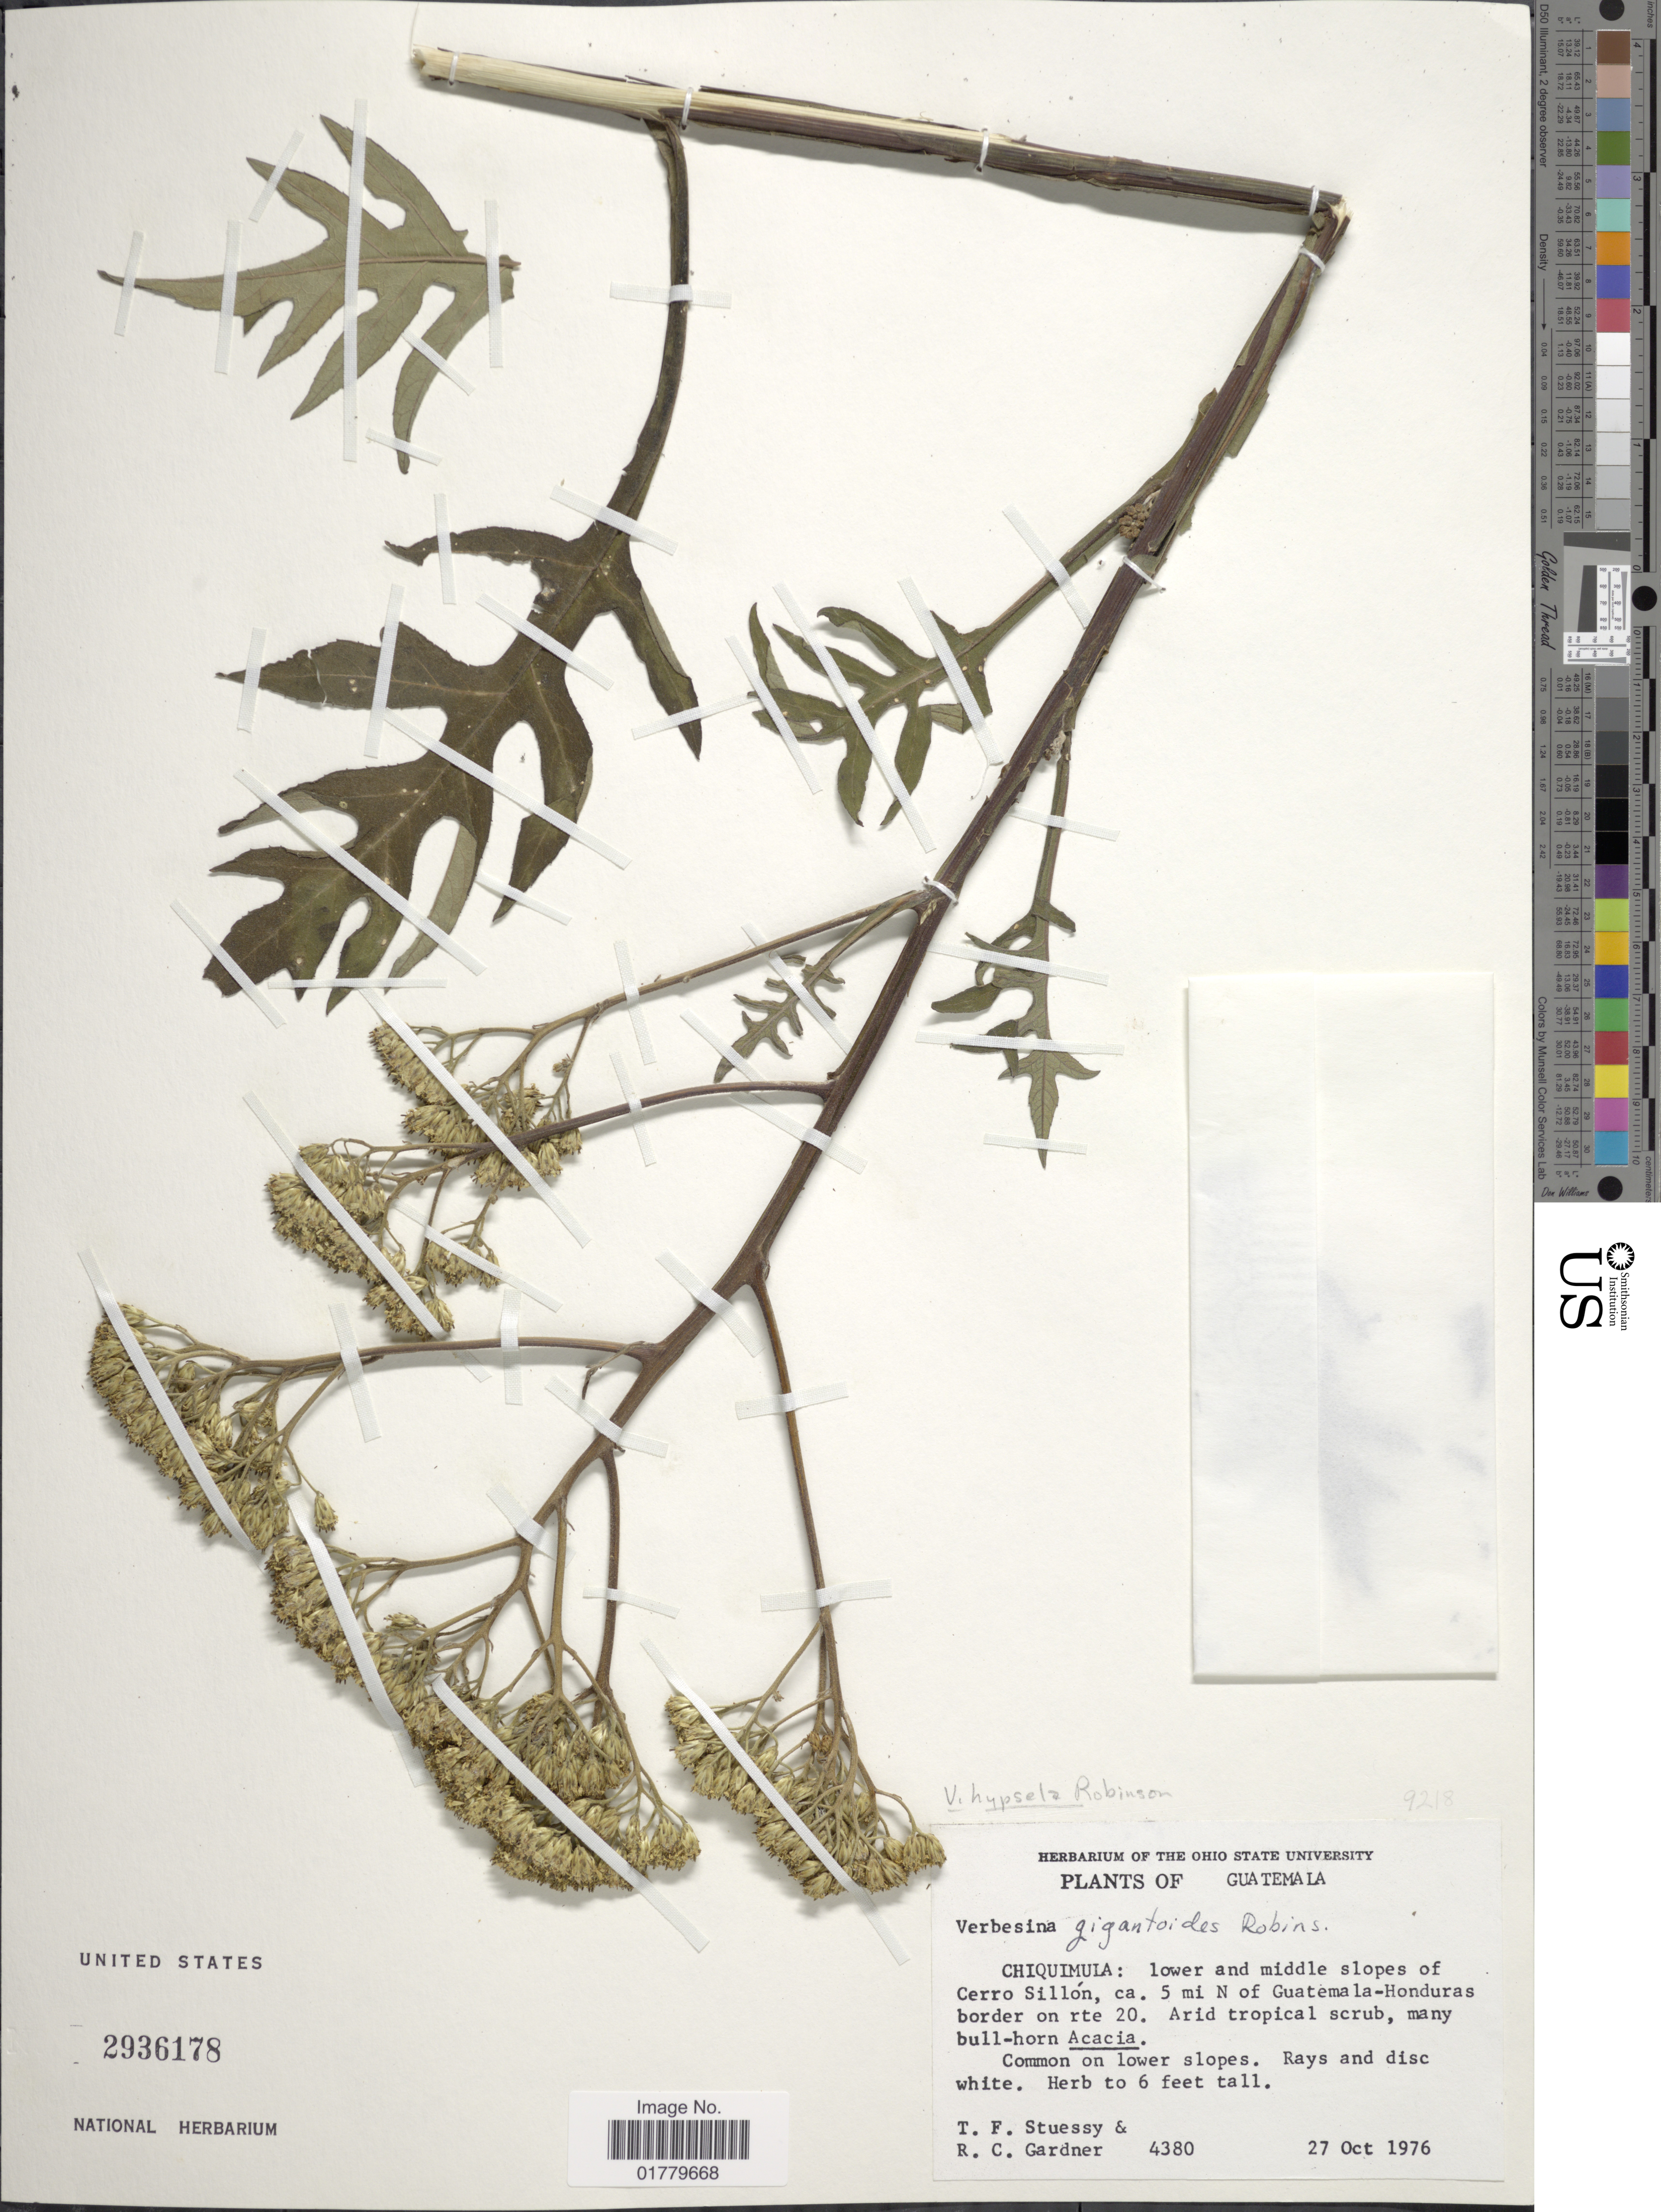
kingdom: Plantae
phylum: Tracheophyta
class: Magnoliopsida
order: Asterales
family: Asteraceae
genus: Verbesina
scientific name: Verbesina gigantea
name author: Jacq.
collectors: T. Stuessy & R. C. Gardner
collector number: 4380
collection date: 1976-10-27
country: Guatemala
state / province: Chiquimula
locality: Chiquimula: lower and middle slopes of Cerro Sillón, ca. 5 mi N of Guatemala-Honduras border on rte 20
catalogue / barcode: US 2936178